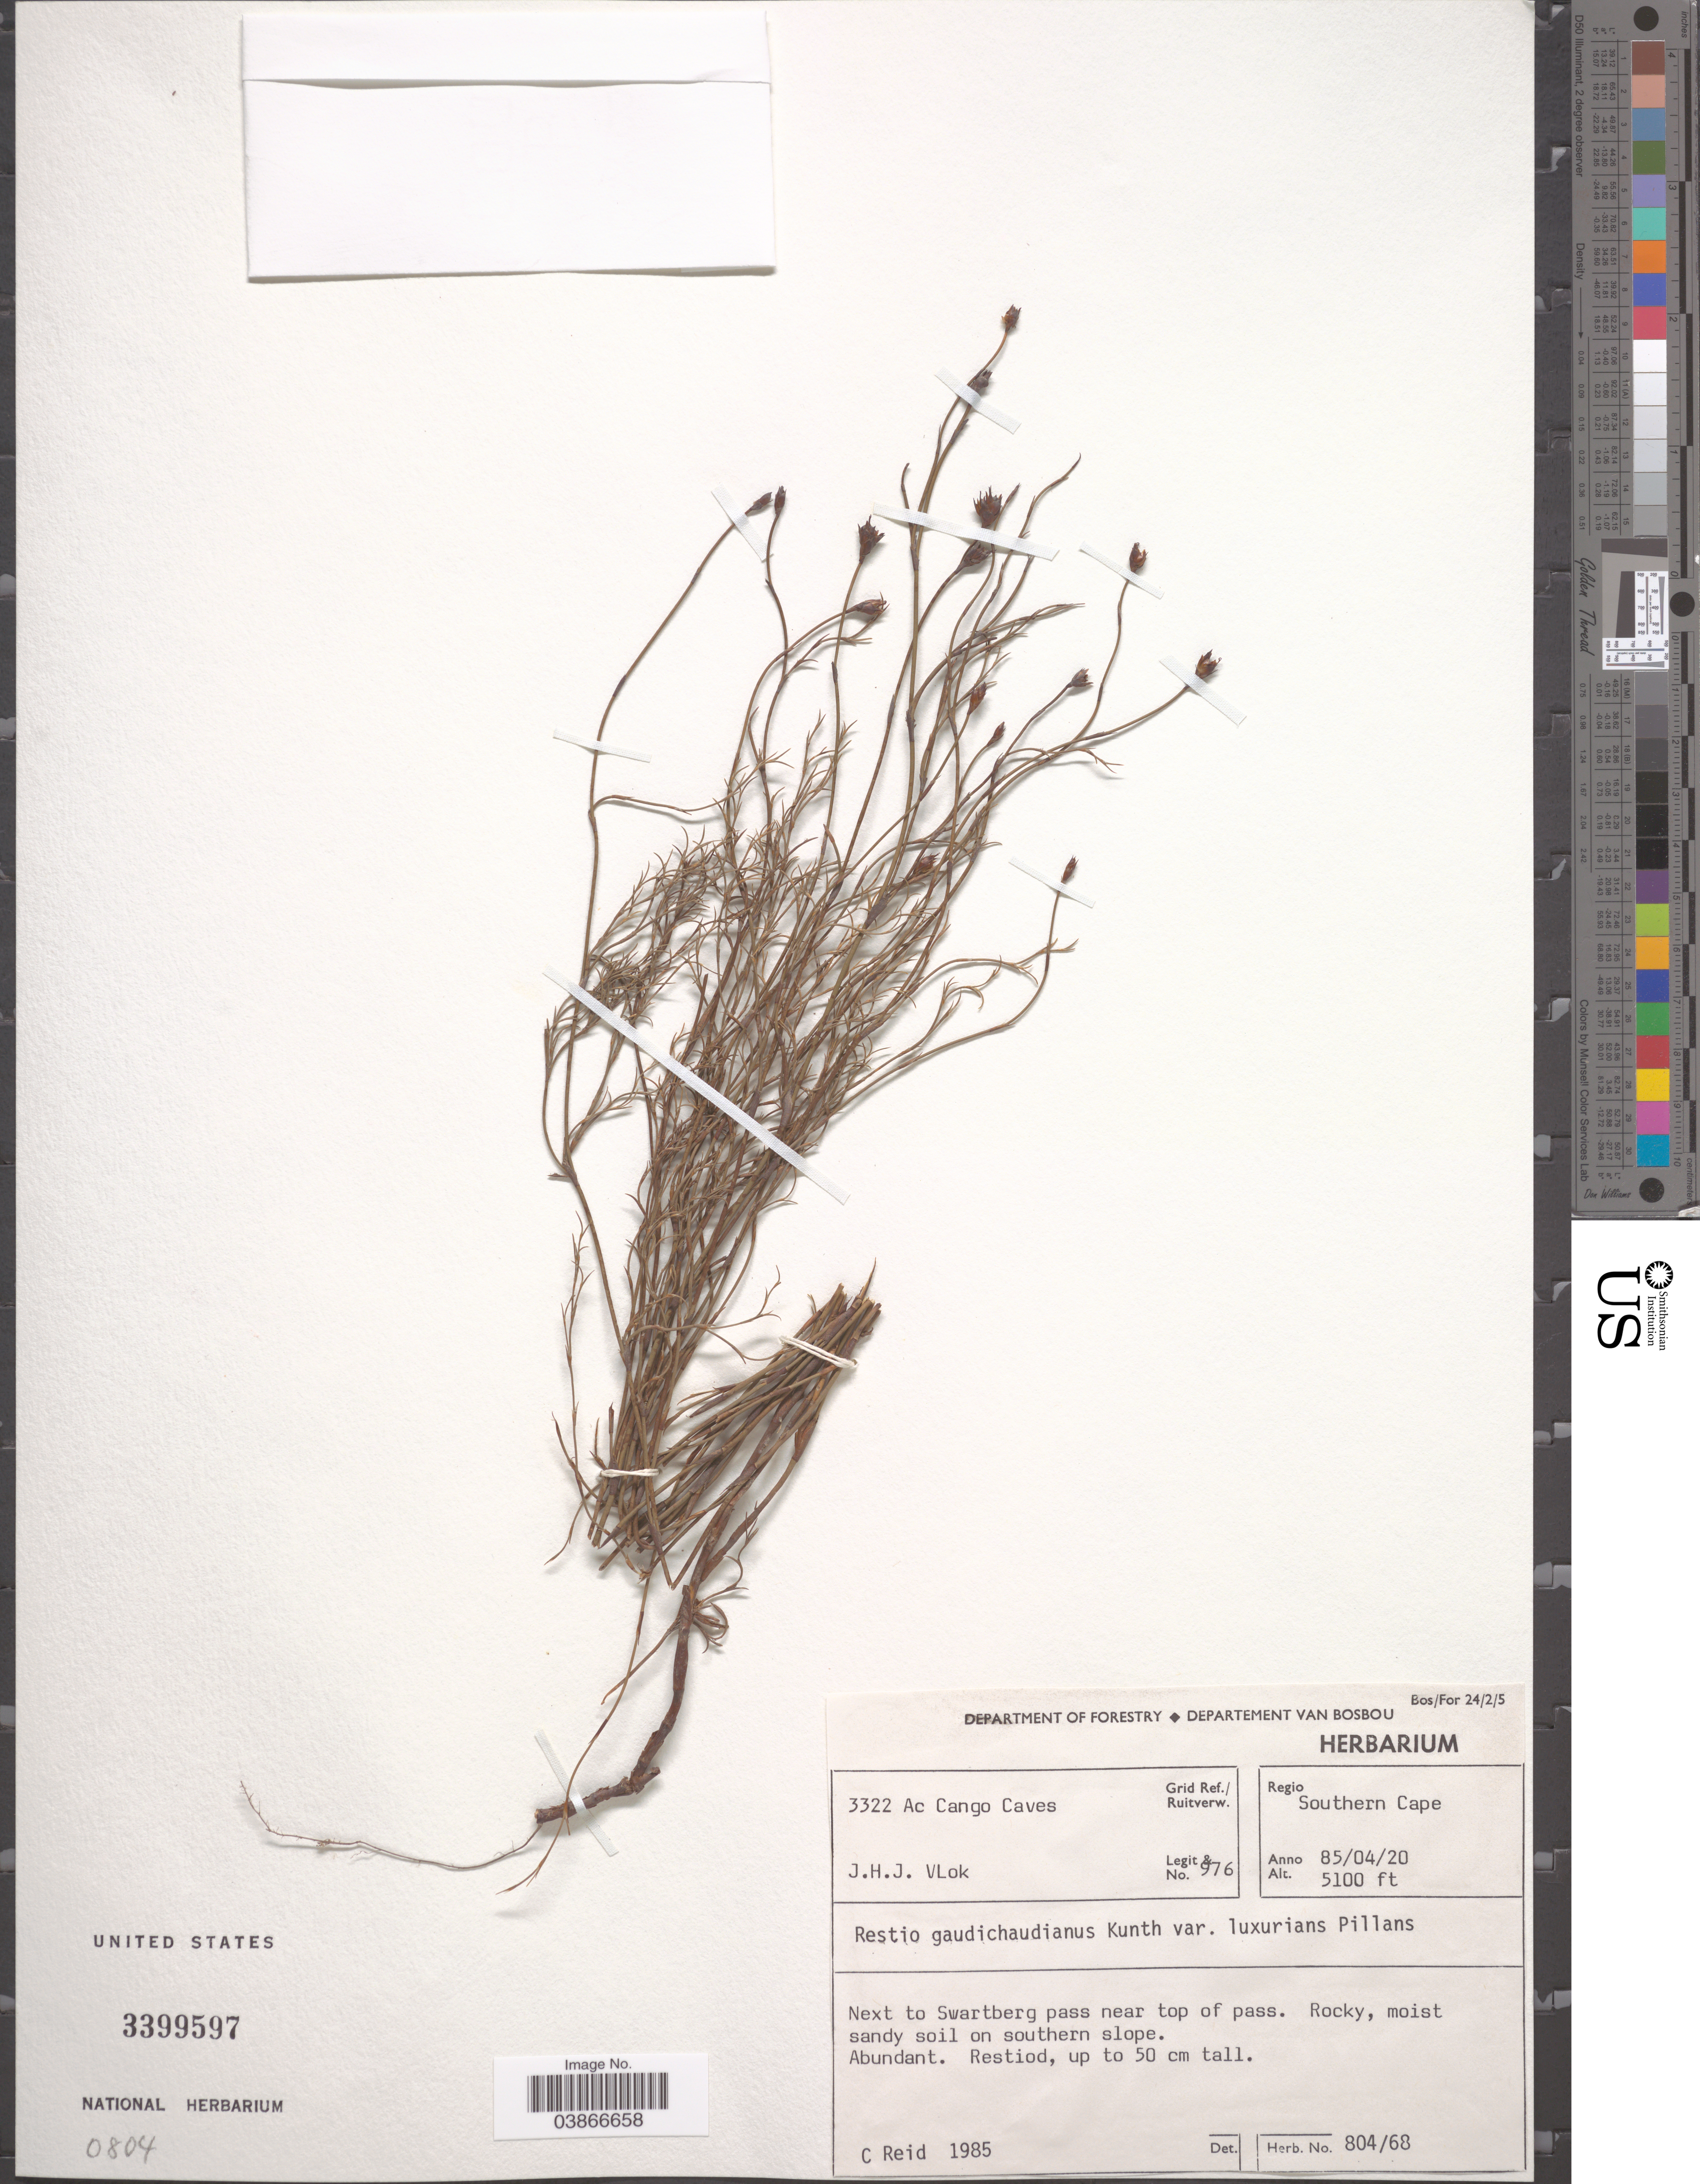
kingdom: Plantae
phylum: Tracheophyta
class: Liliopsida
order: Poales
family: Restionaceae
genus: Restio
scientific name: Restio gaudichaudianus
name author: Kunth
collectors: J. H. J. Vlok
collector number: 976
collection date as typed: Transcribed d/m/y: 20/4/85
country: South Africa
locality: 3322 Ac Cango Caves Grid Ref./Ruitverw. Regio Southern Cape. Next to Swartberg pass near top of pass.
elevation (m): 1554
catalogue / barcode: US 3399597